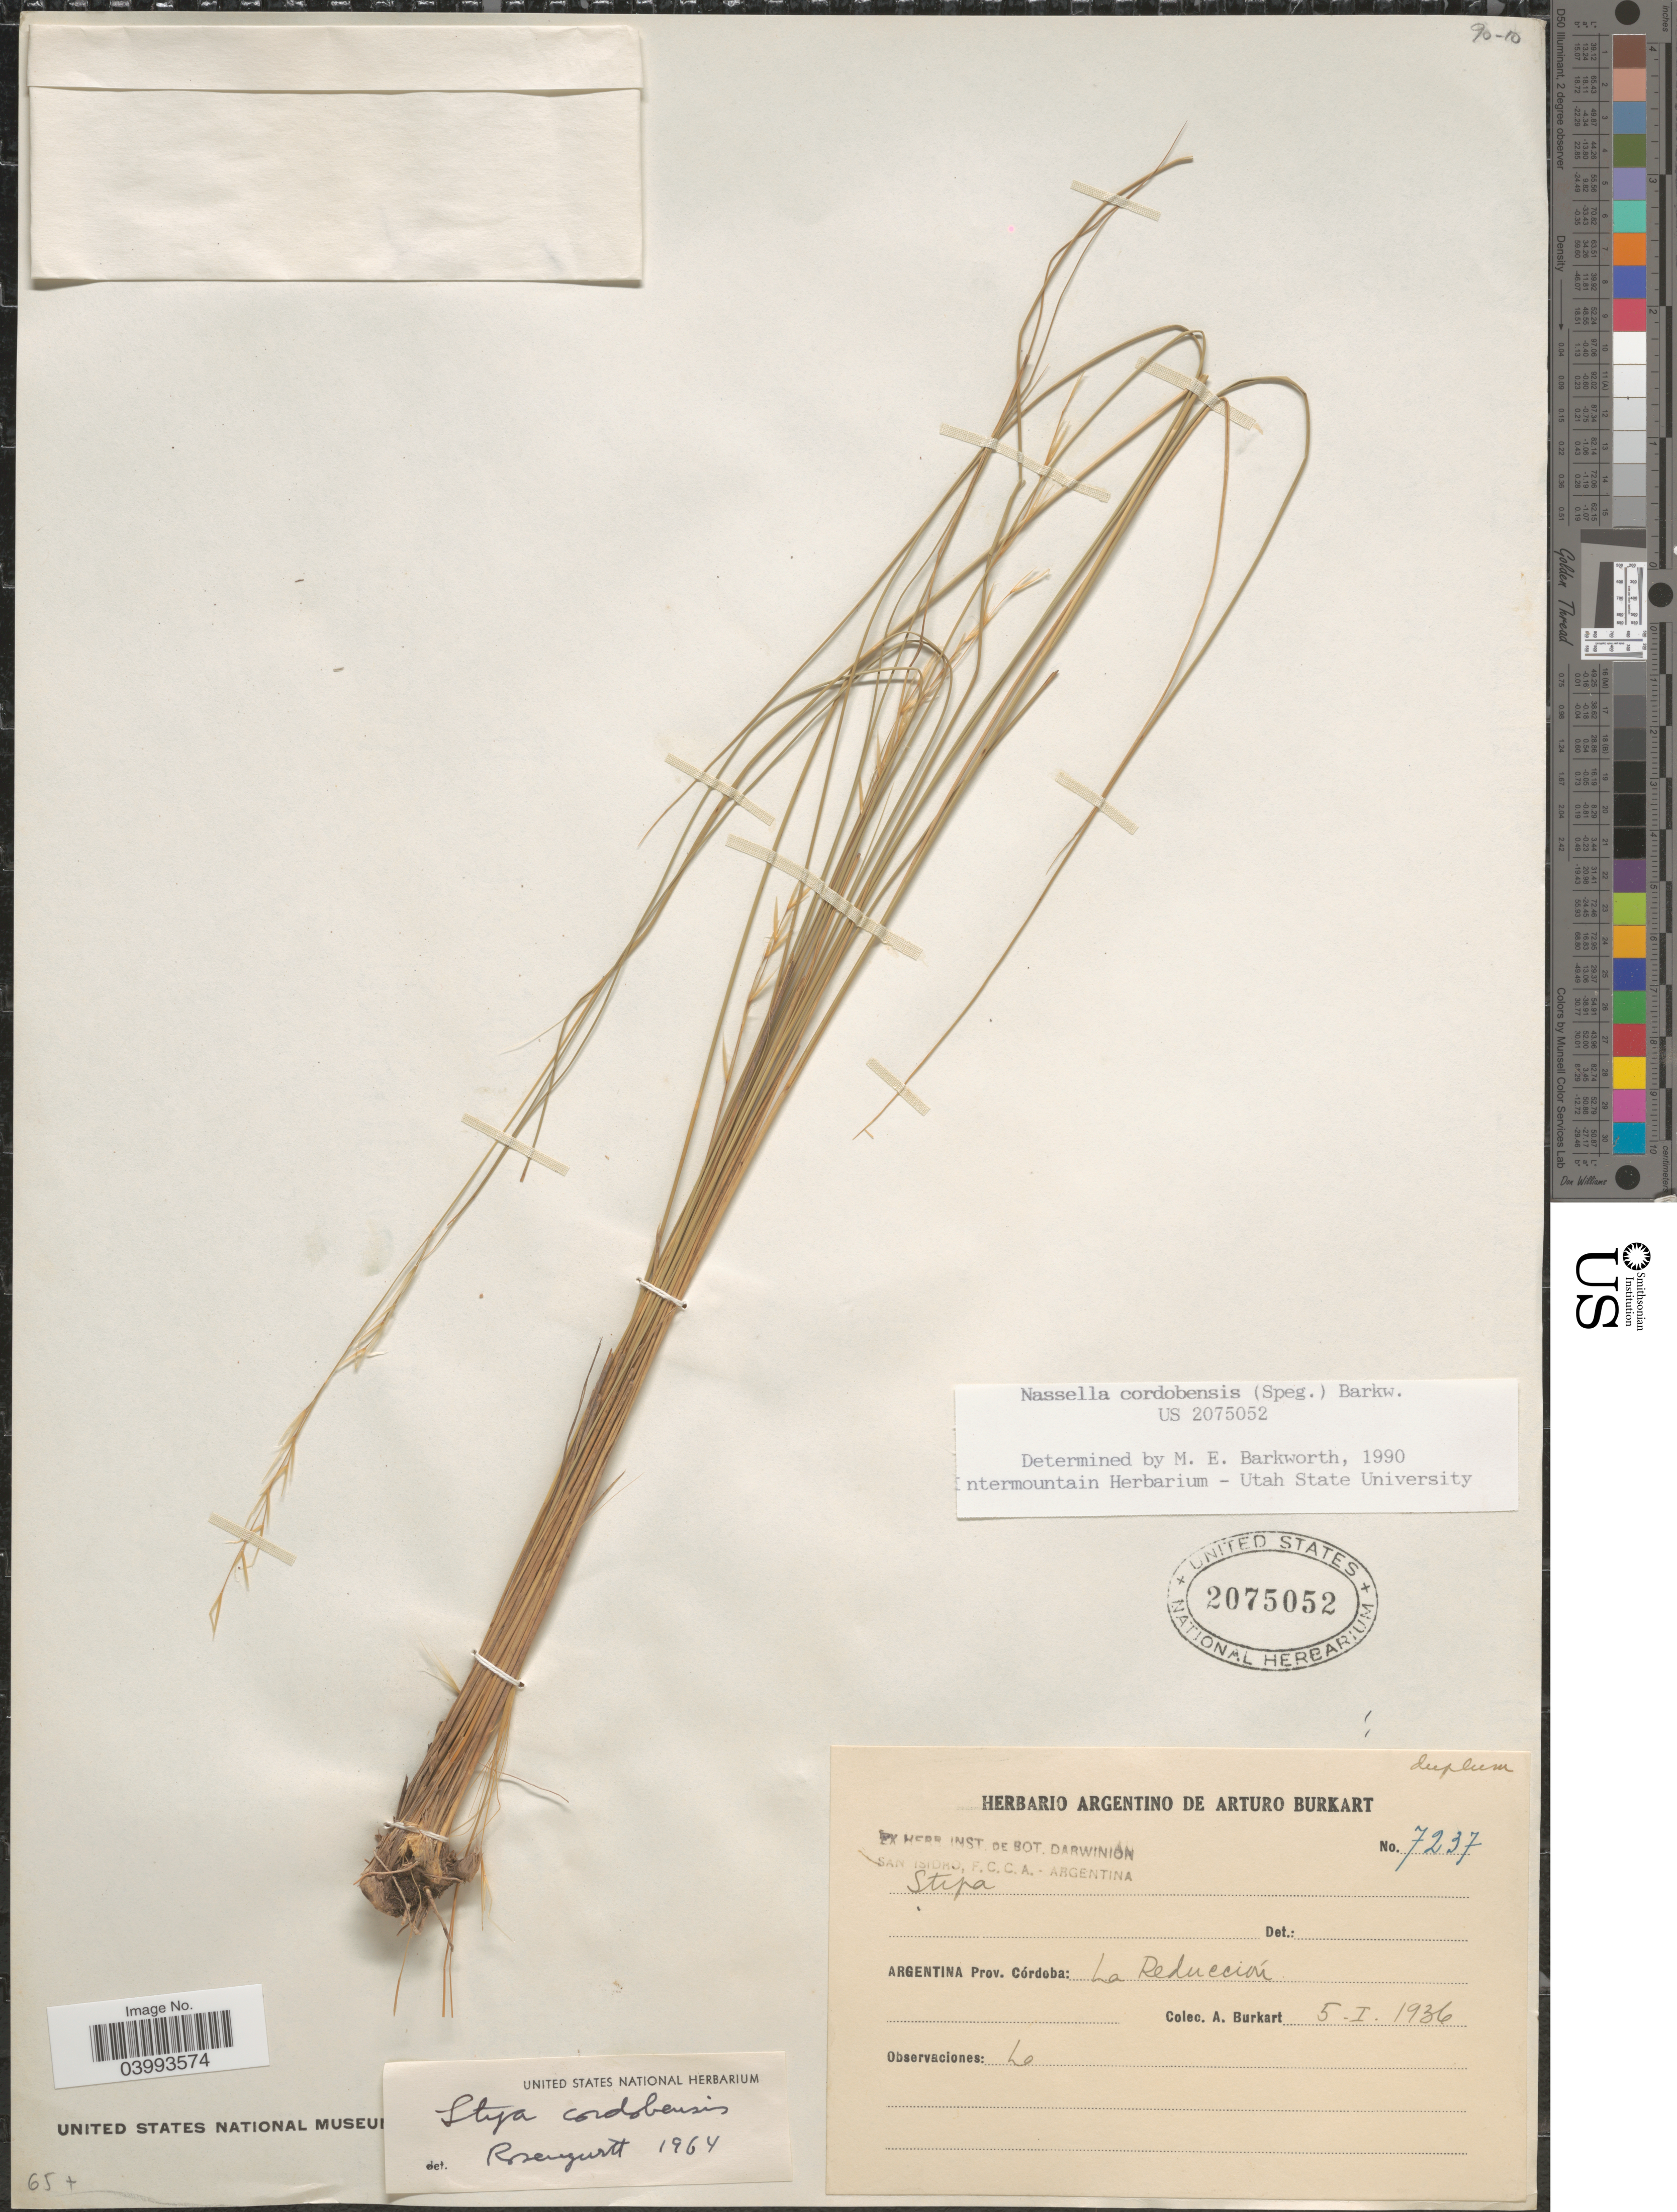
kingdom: Plantae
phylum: Tracheophyta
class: Liliopsida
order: Poales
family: Poaceae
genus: Nassella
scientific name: Nassella cordobensis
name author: (Speg.) Barkworth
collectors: A. E. Burkart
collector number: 7237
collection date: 1936-01-05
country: Argentina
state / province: Cordoba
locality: La Reducción.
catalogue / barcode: US 2075052